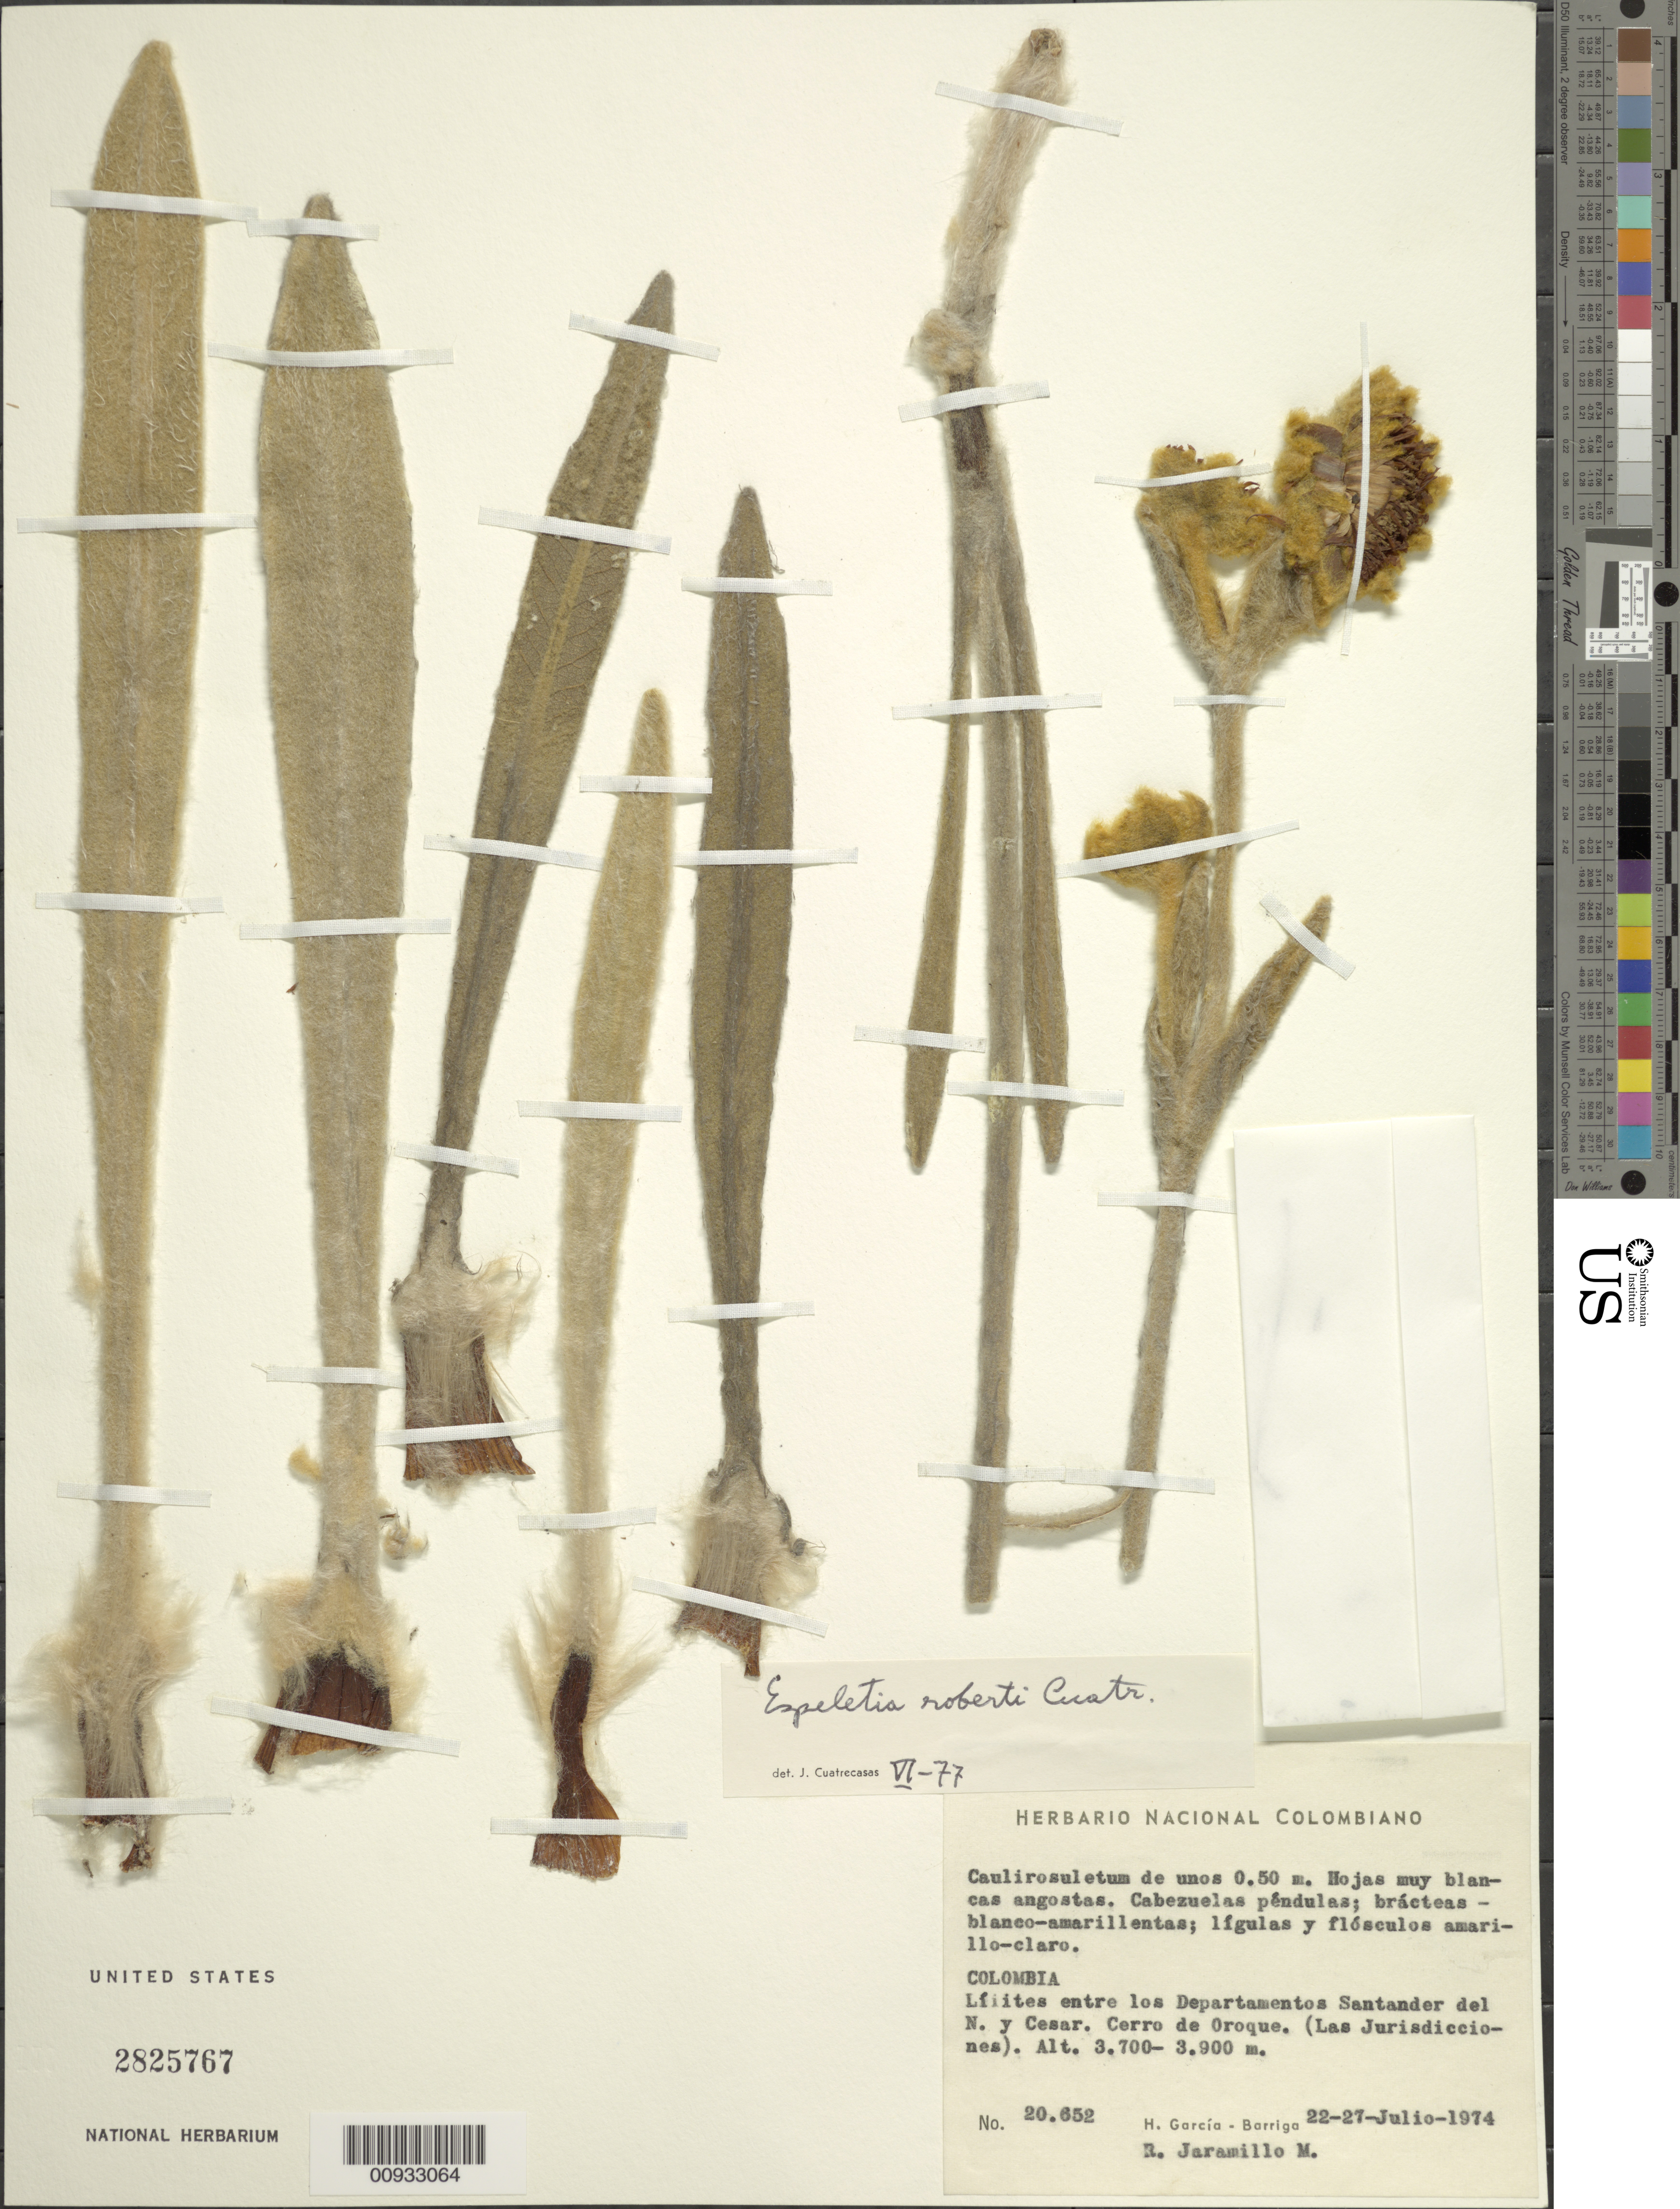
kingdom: Plantae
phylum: Tracheophyta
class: Magnoliopsida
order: Asterales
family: Asteraceae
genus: Espeletia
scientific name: Espeletia robertii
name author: Cuatrec.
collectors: H. García Barriga & R. Jaramillo M.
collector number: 20652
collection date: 1974-07-22/1974-07-27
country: Colombia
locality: Limites entre los Departamentos Santander del N. y Cesar, Cerro de Oroque (Las Jurisdicciones)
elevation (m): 3700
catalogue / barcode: US 2825767